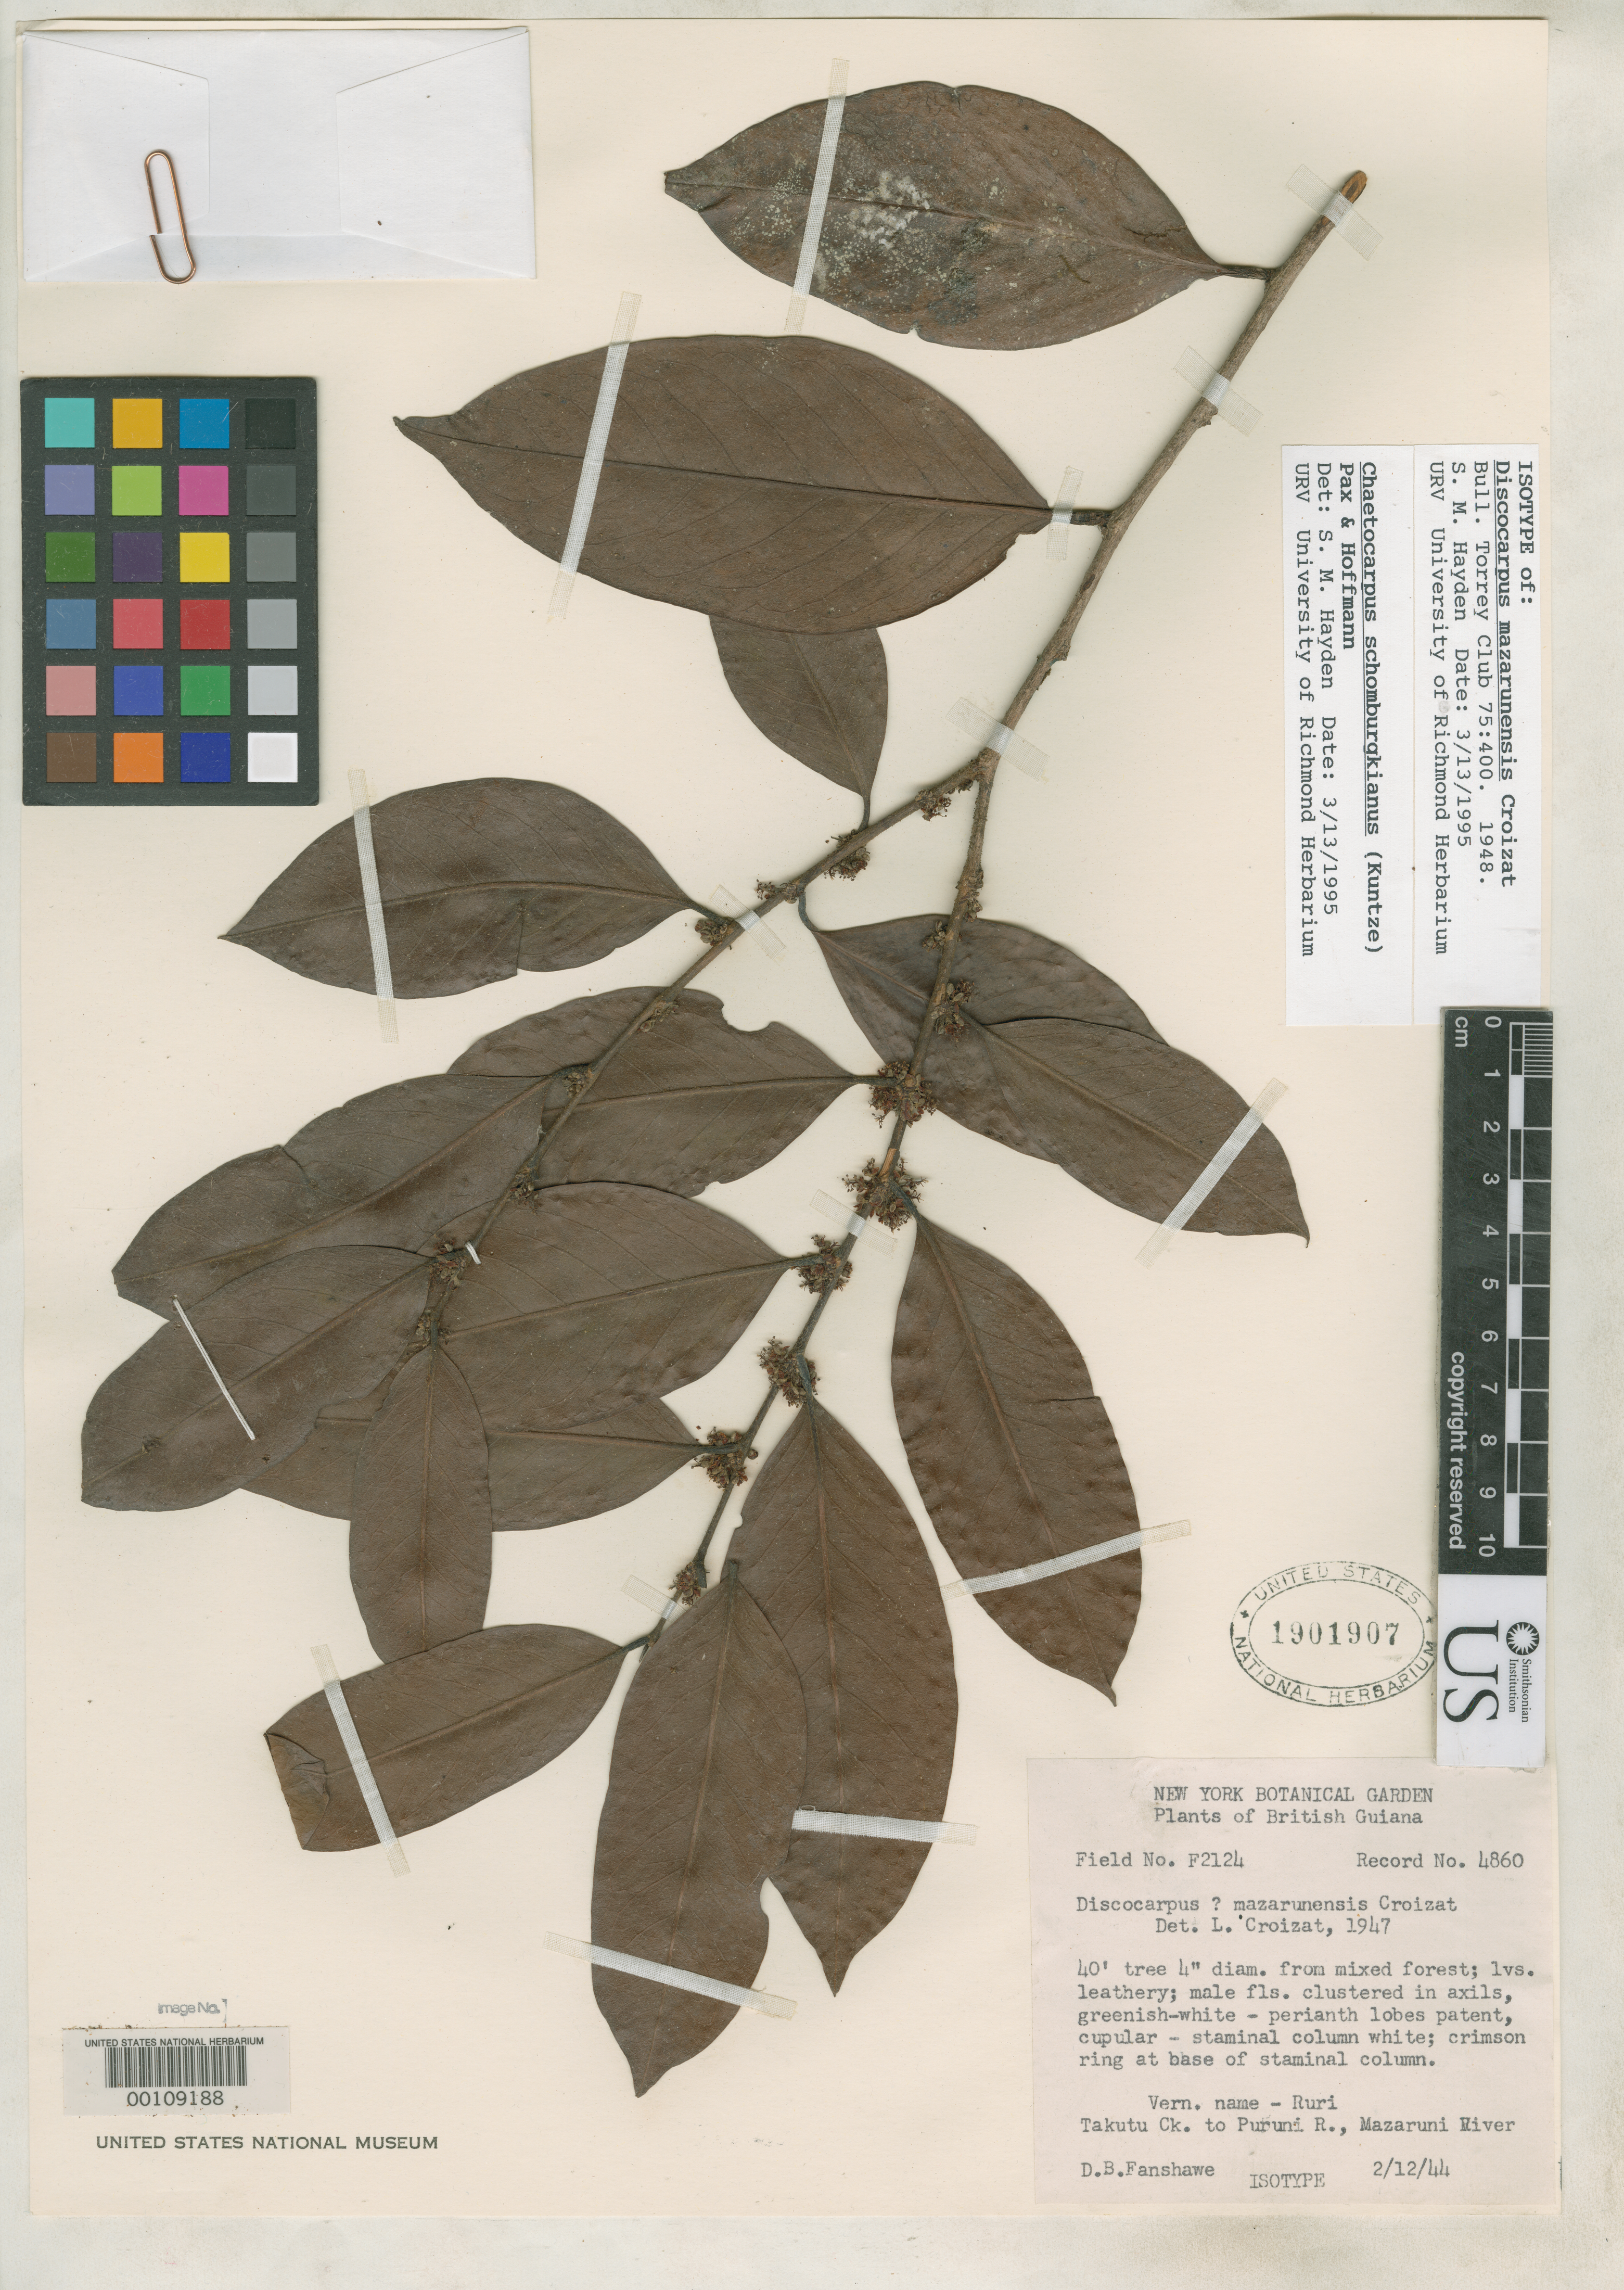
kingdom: Plantae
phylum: Tracheophyta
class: Magnoliopsida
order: Malpighiales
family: Phyllanthaceae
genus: Discocarpus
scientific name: Discocarpus mazarunensis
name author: Croizat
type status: Isotype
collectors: D. B. Fanshawe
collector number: F 2124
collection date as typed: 02 Dec 1944 or 12 Feb 1944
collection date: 1944-02-12 or 1944-12-02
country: Guyana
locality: Mazaruni River, Takutu creek to Puruni River.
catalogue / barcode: US 1901907